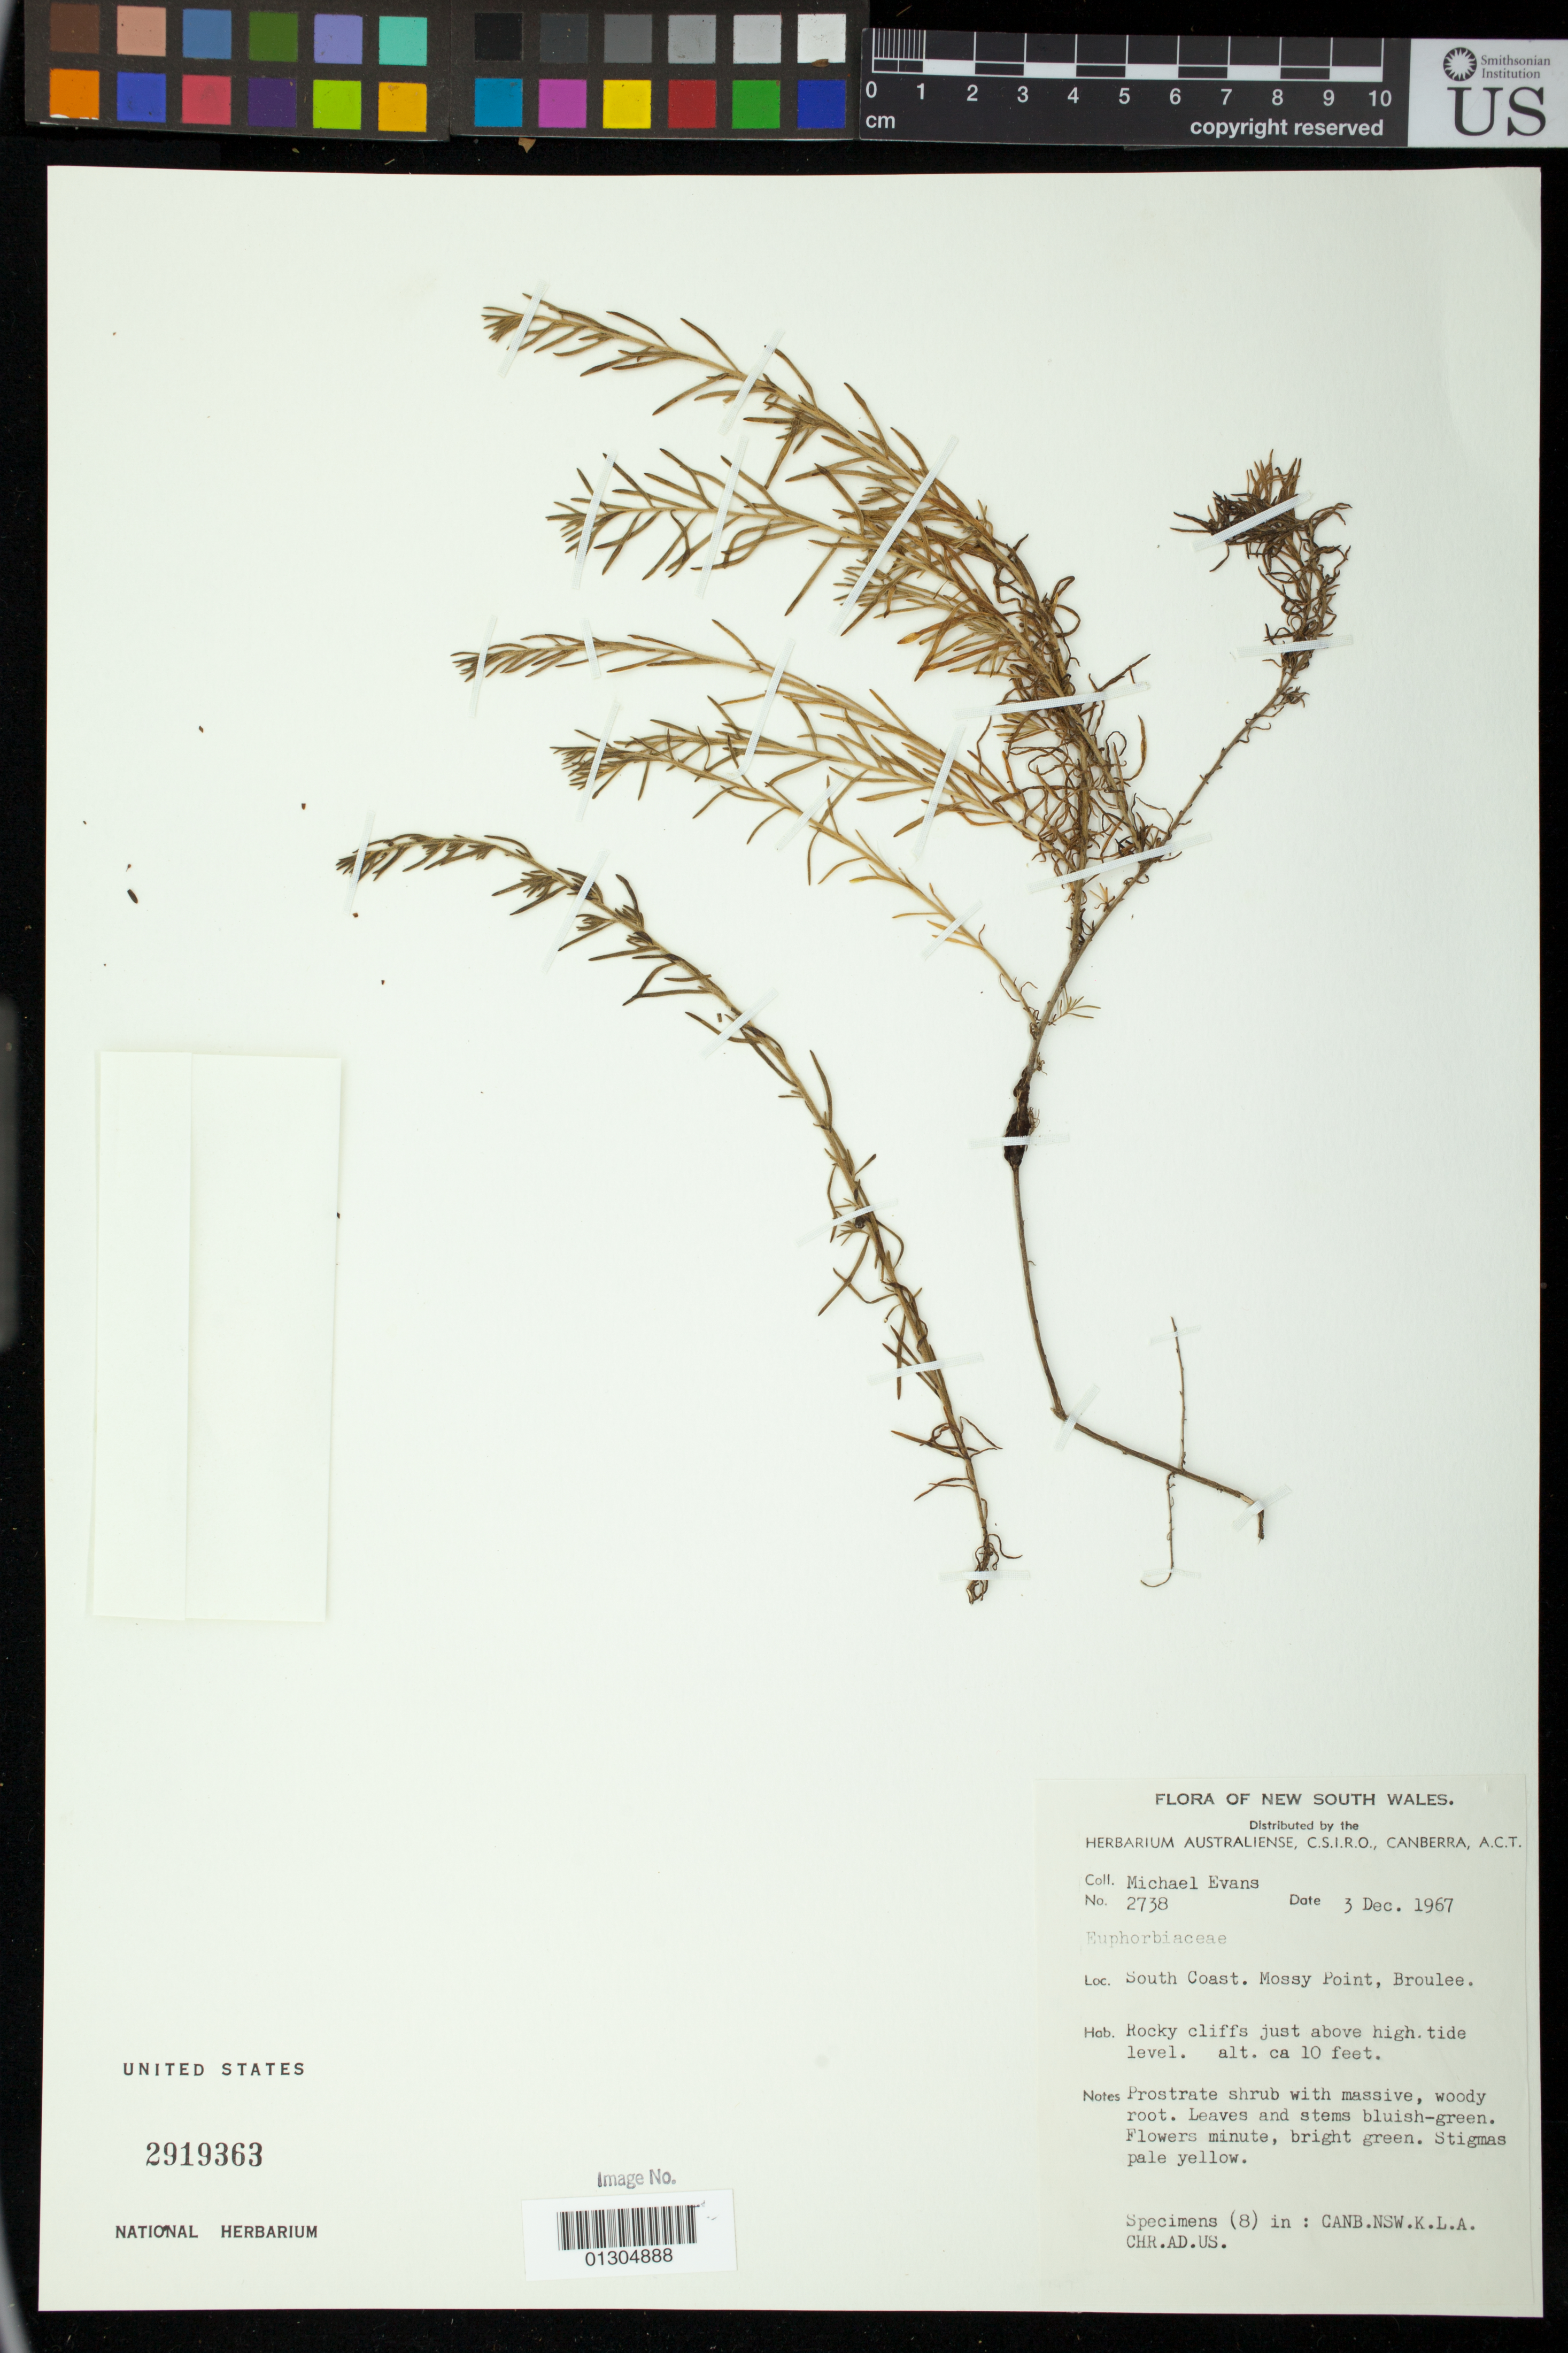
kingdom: Plantae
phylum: Tracheophyta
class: Magnoliopsida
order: Malpighiales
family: Euphorbiaceae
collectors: M. Evans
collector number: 2738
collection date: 1967-12-03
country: Australia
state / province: New South Wales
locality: South Coast. Mossy Point, Broulee.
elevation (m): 3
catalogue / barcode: US 2919363